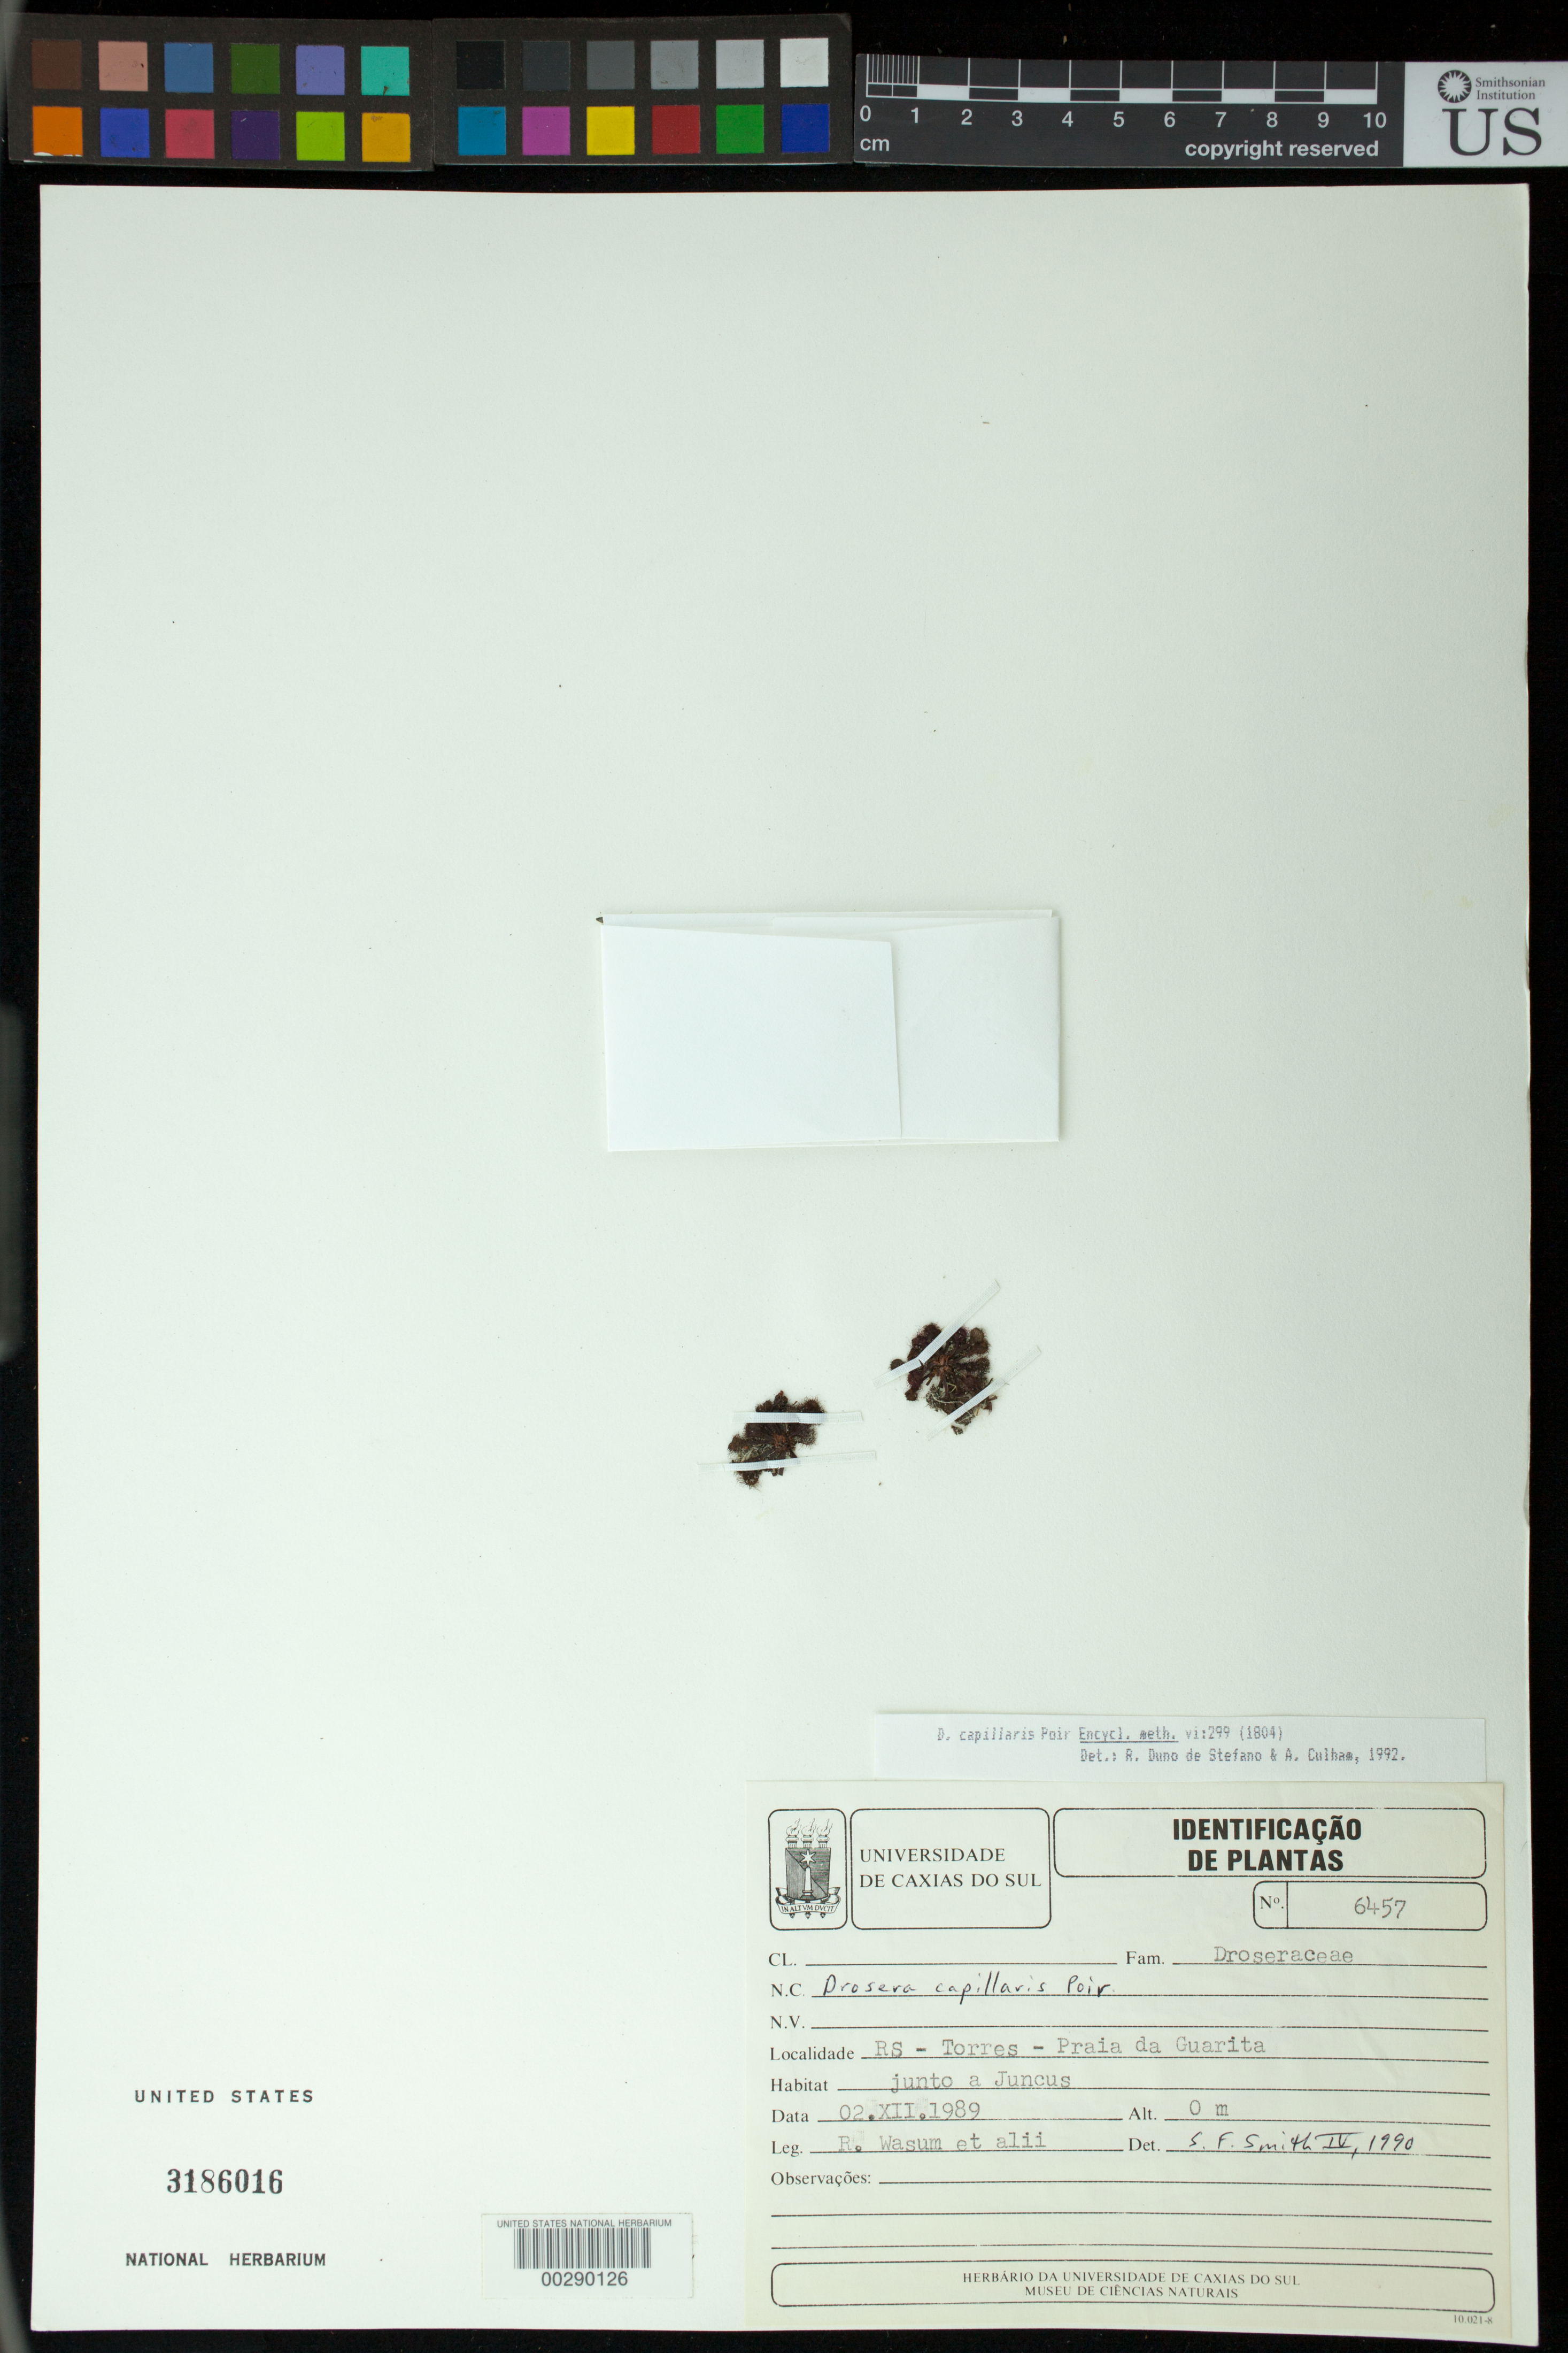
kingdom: Plantae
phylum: Tracheophyta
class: Magnoliopsida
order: Caryophyllales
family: Droseraceae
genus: Drosera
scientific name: Drosera capillaris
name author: Poir.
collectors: R. A. Wasum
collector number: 6457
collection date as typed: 02 Dec 1989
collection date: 1989-12-02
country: Uruguay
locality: Rs - torres - praia da guarita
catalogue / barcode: US 3186016